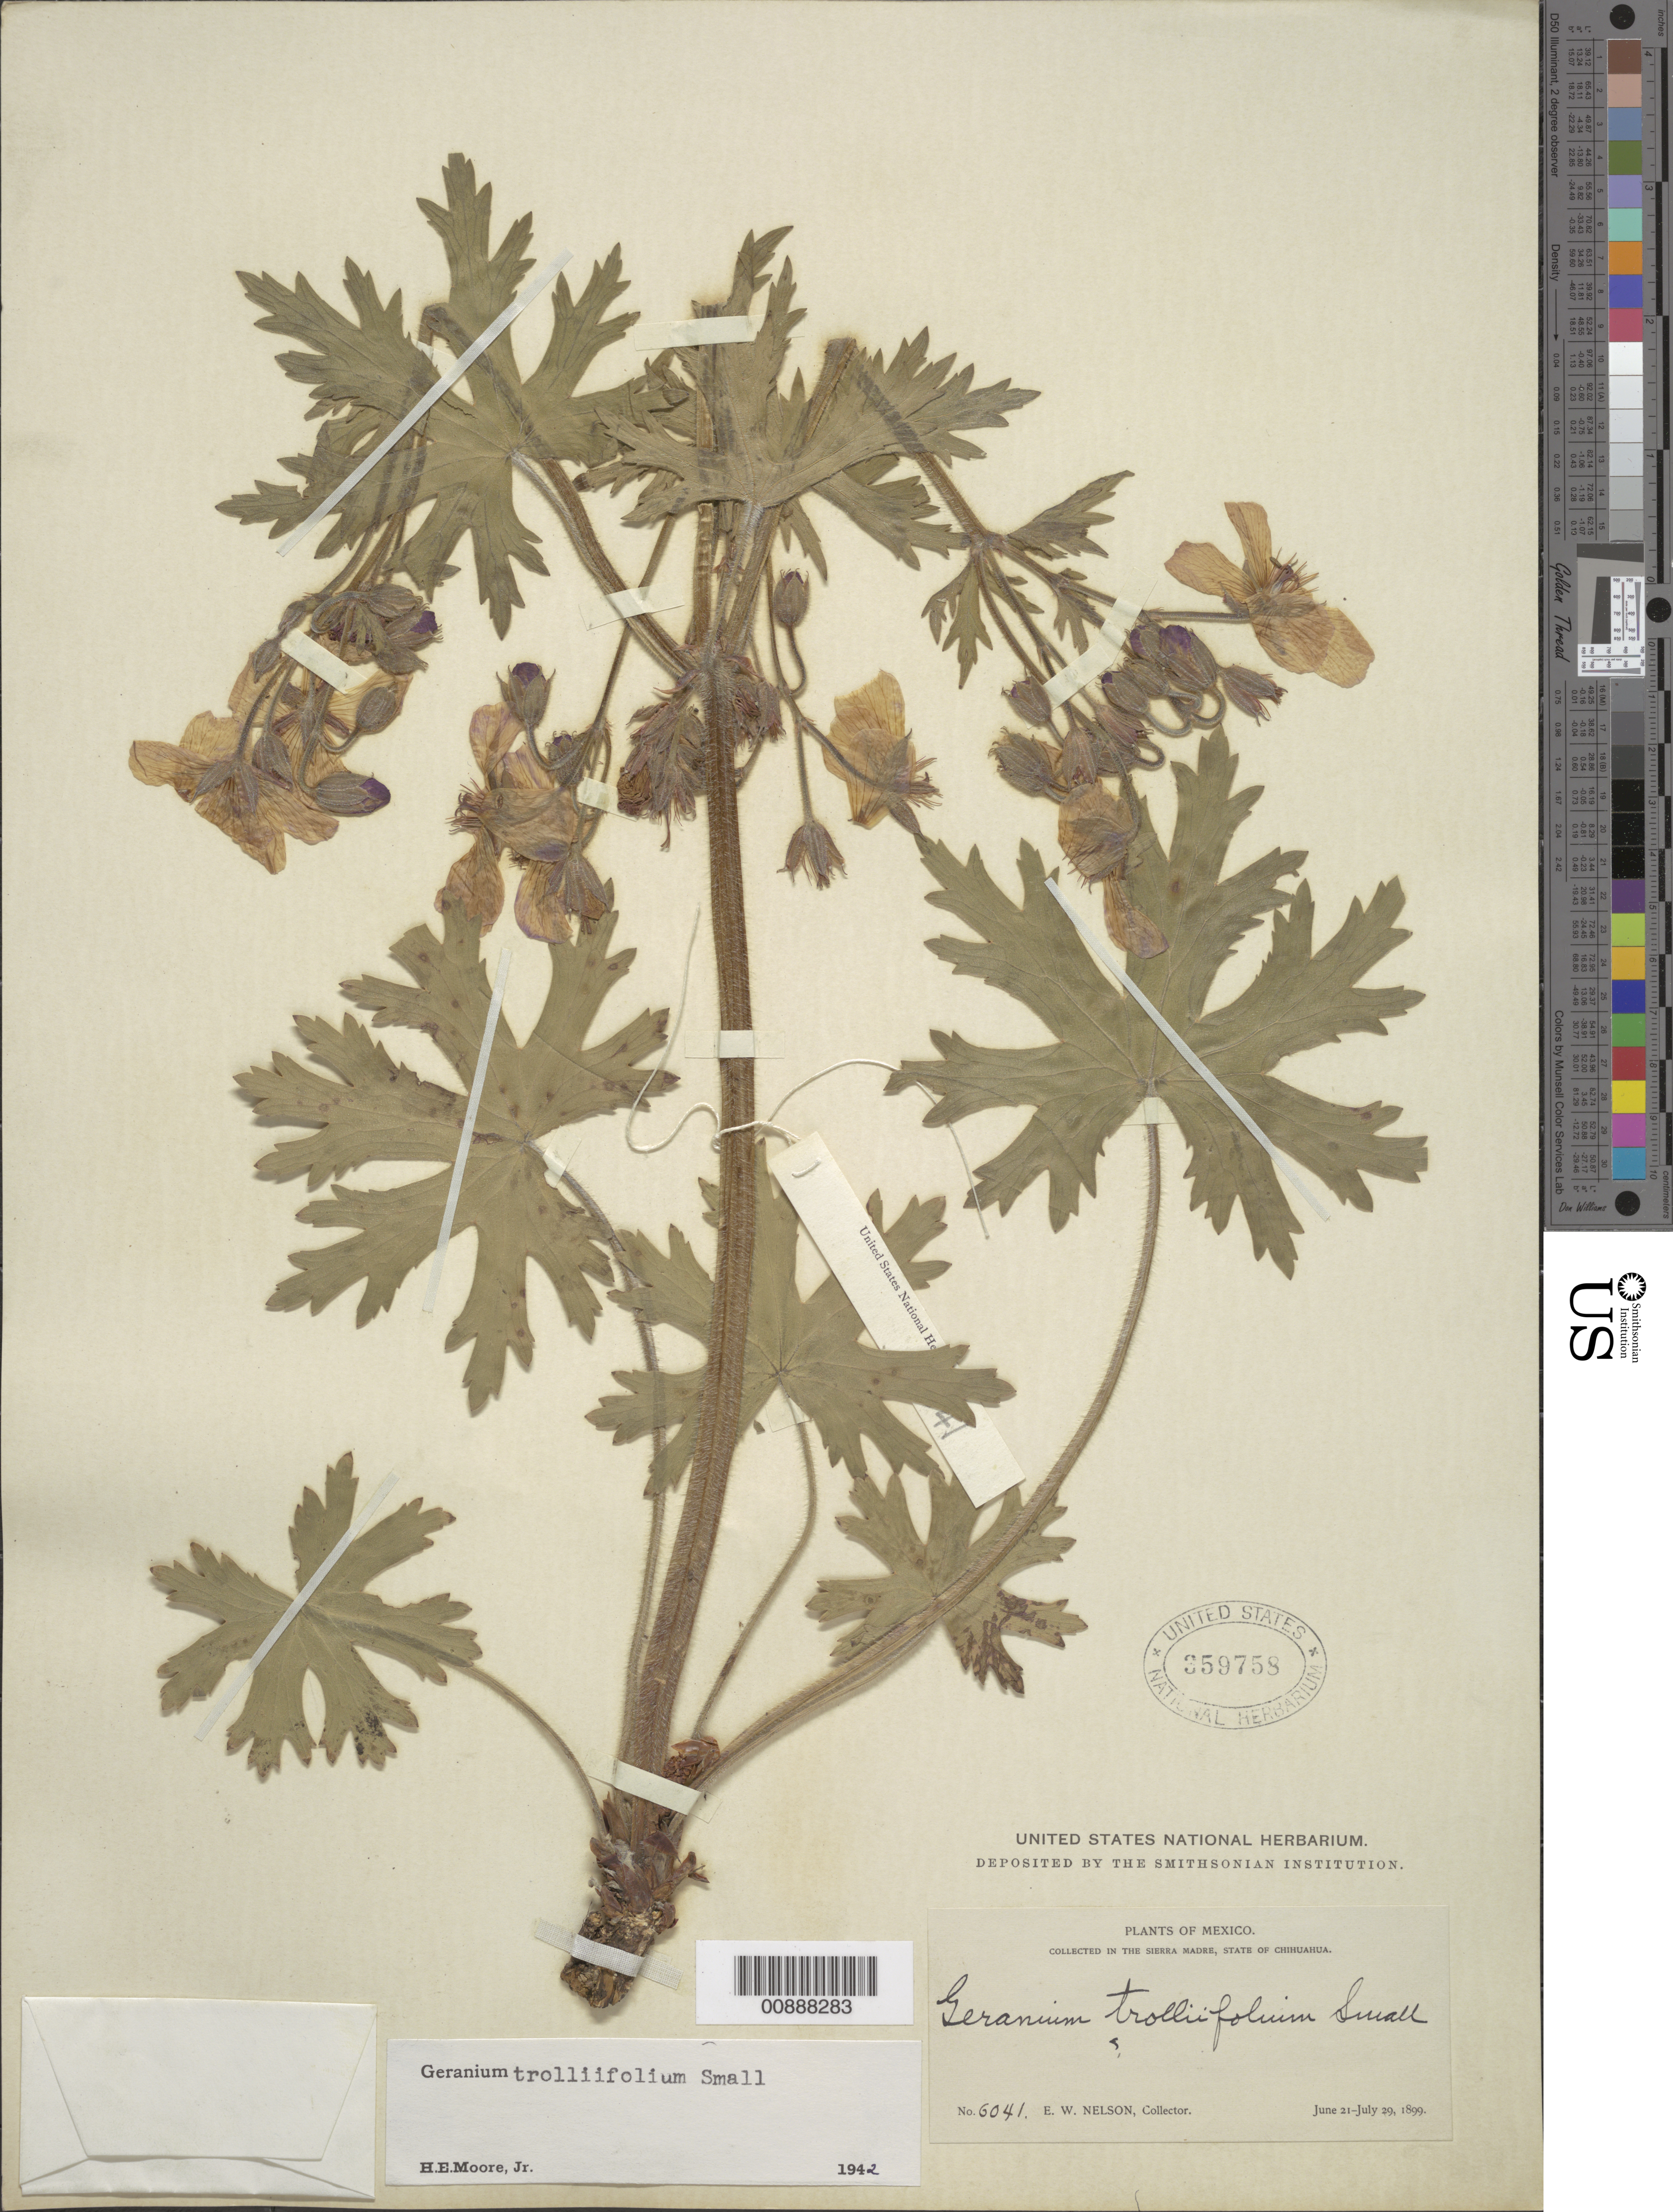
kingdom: Plantae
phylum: Tracheophyta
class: Magnoliopsida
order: Geraniales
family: Geraniaceae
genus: Geranium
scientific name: Geranium trolliifolium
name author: Small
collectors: E. W. Nelson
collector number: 6041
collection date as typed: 21 Jun 1899 to 29 Jul 1899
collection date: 1899-06-21/1899-07-29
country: Mexico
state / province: Chihuahua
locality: Sierra Madre, Chihuahua.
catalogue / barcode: US 359758